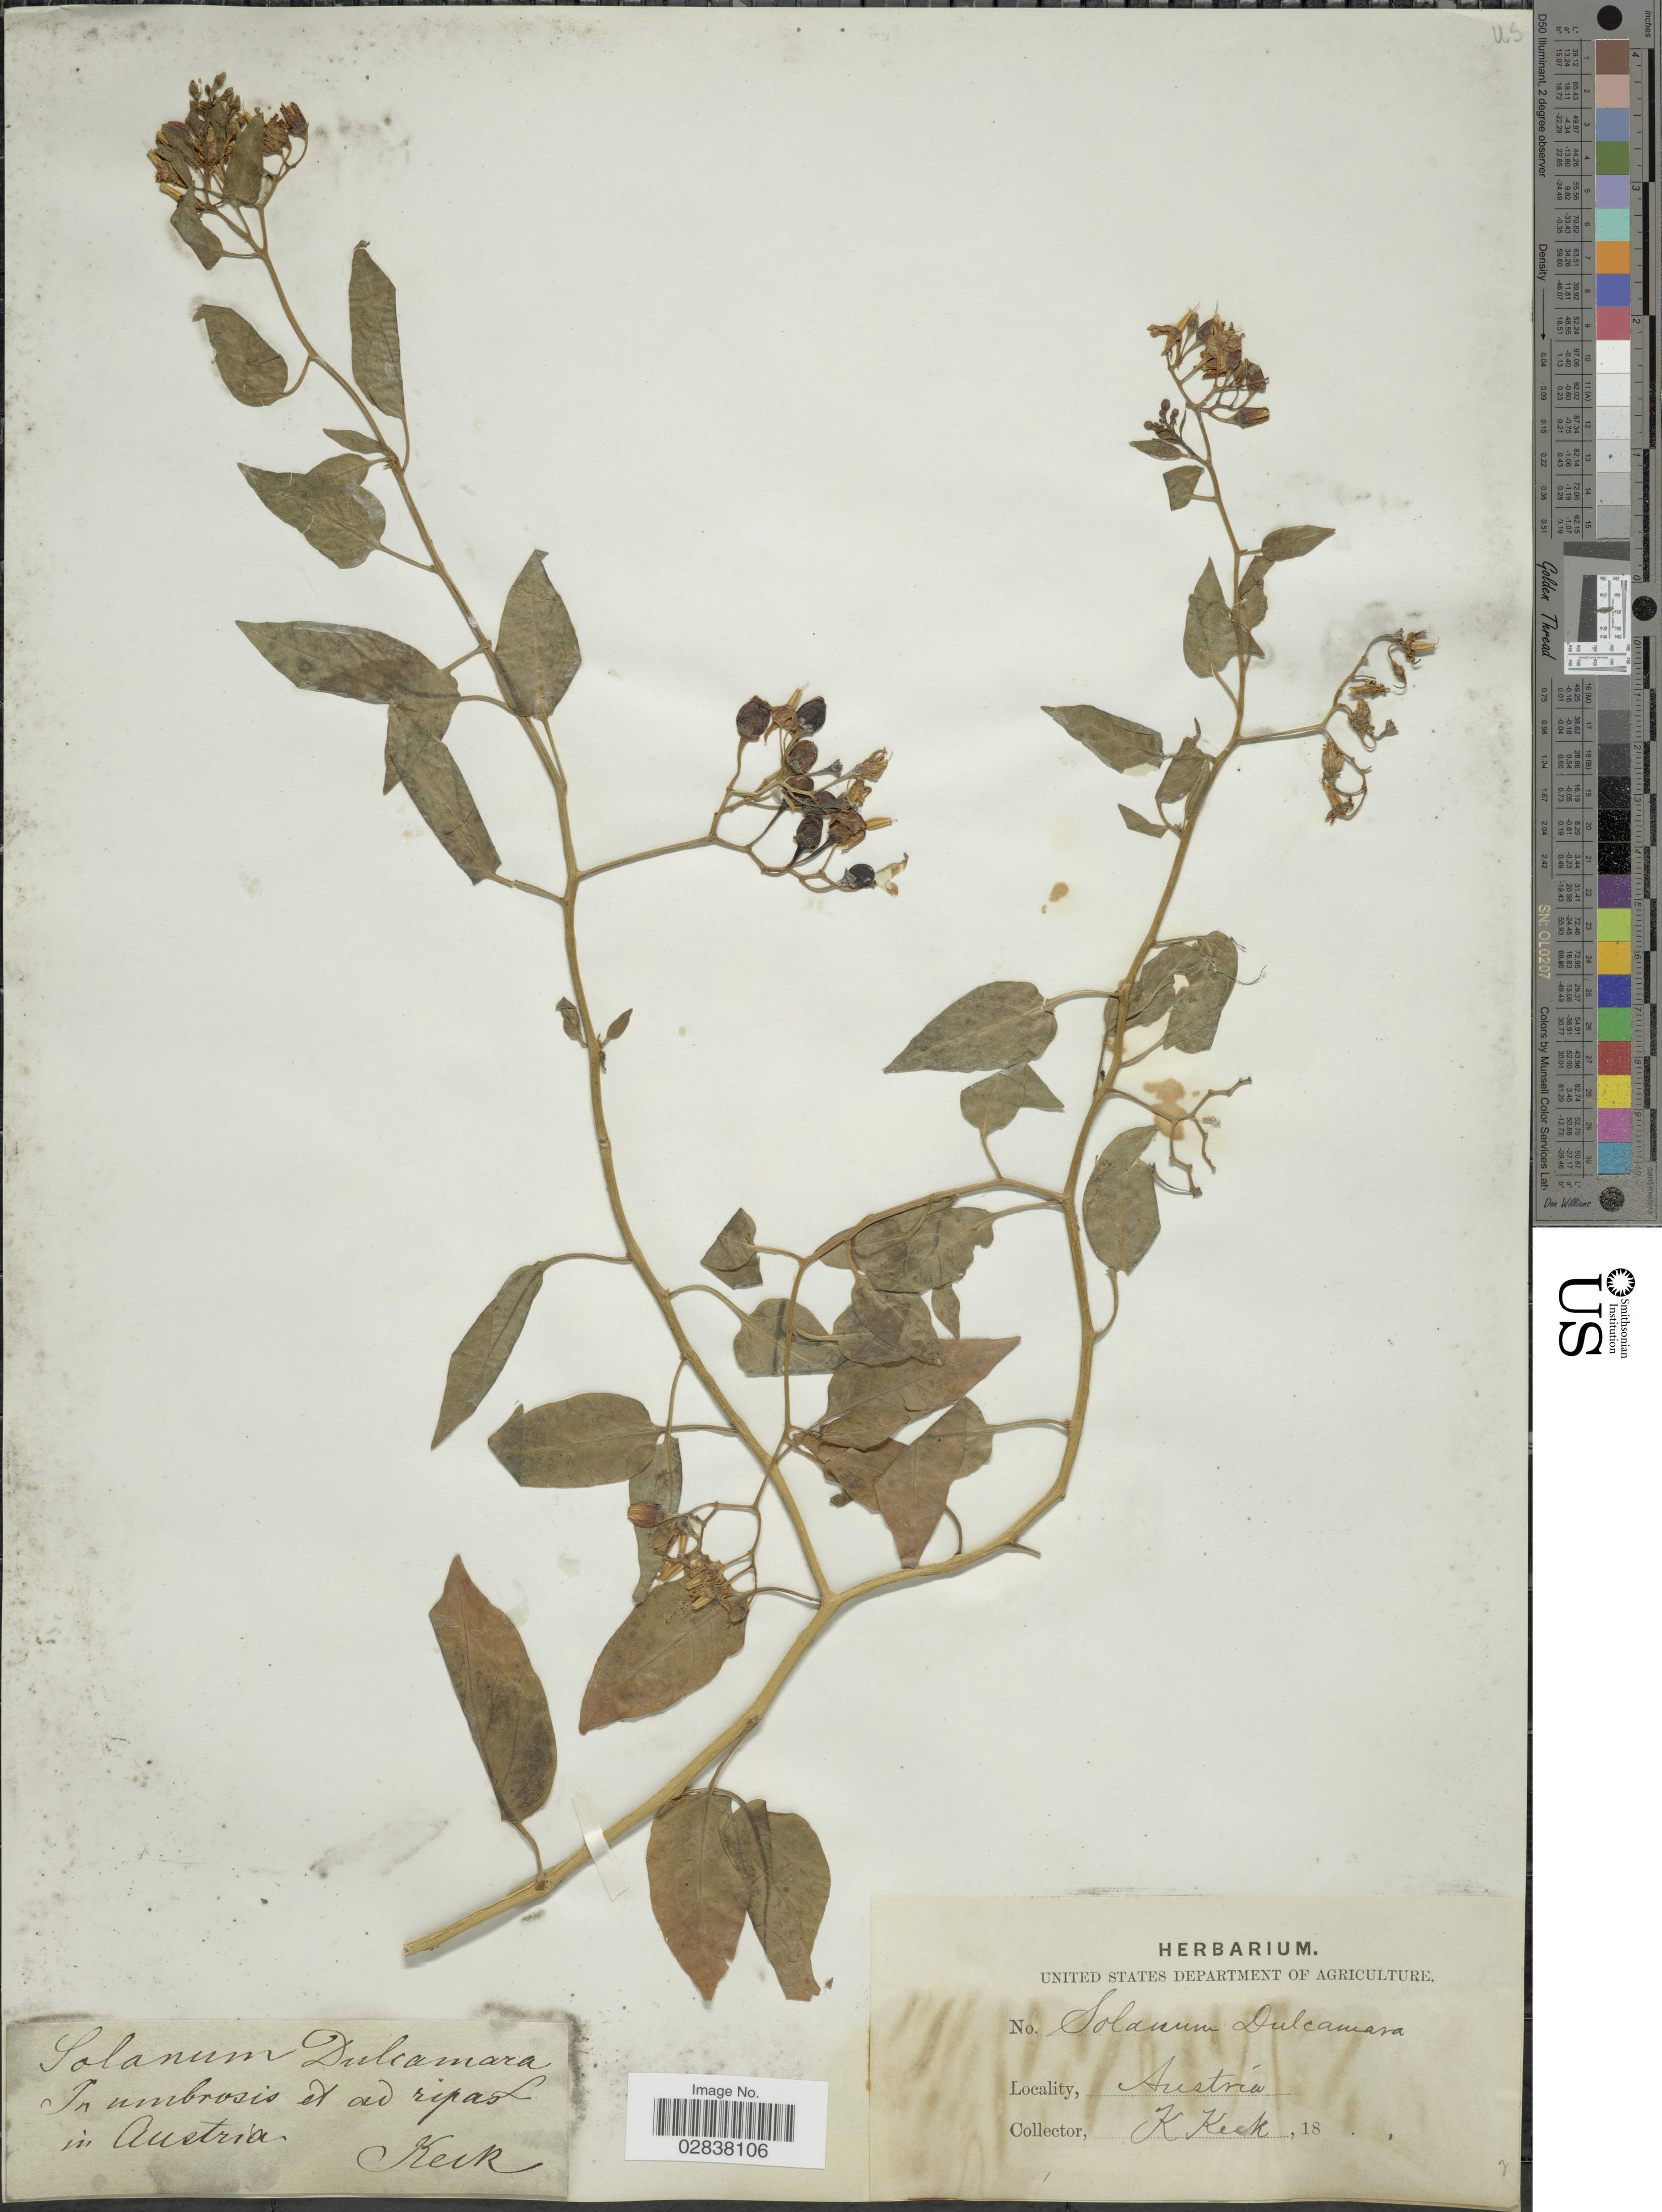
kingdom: Plantae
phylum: Tracheophyta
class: Magnoliopsida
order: Solanales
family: Solanaceae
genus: Solanum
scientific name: Solanum dulcamara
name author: L.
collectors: K. Keck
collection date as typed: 18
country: Austria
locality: In umbrosis et ad ripas in Austria.